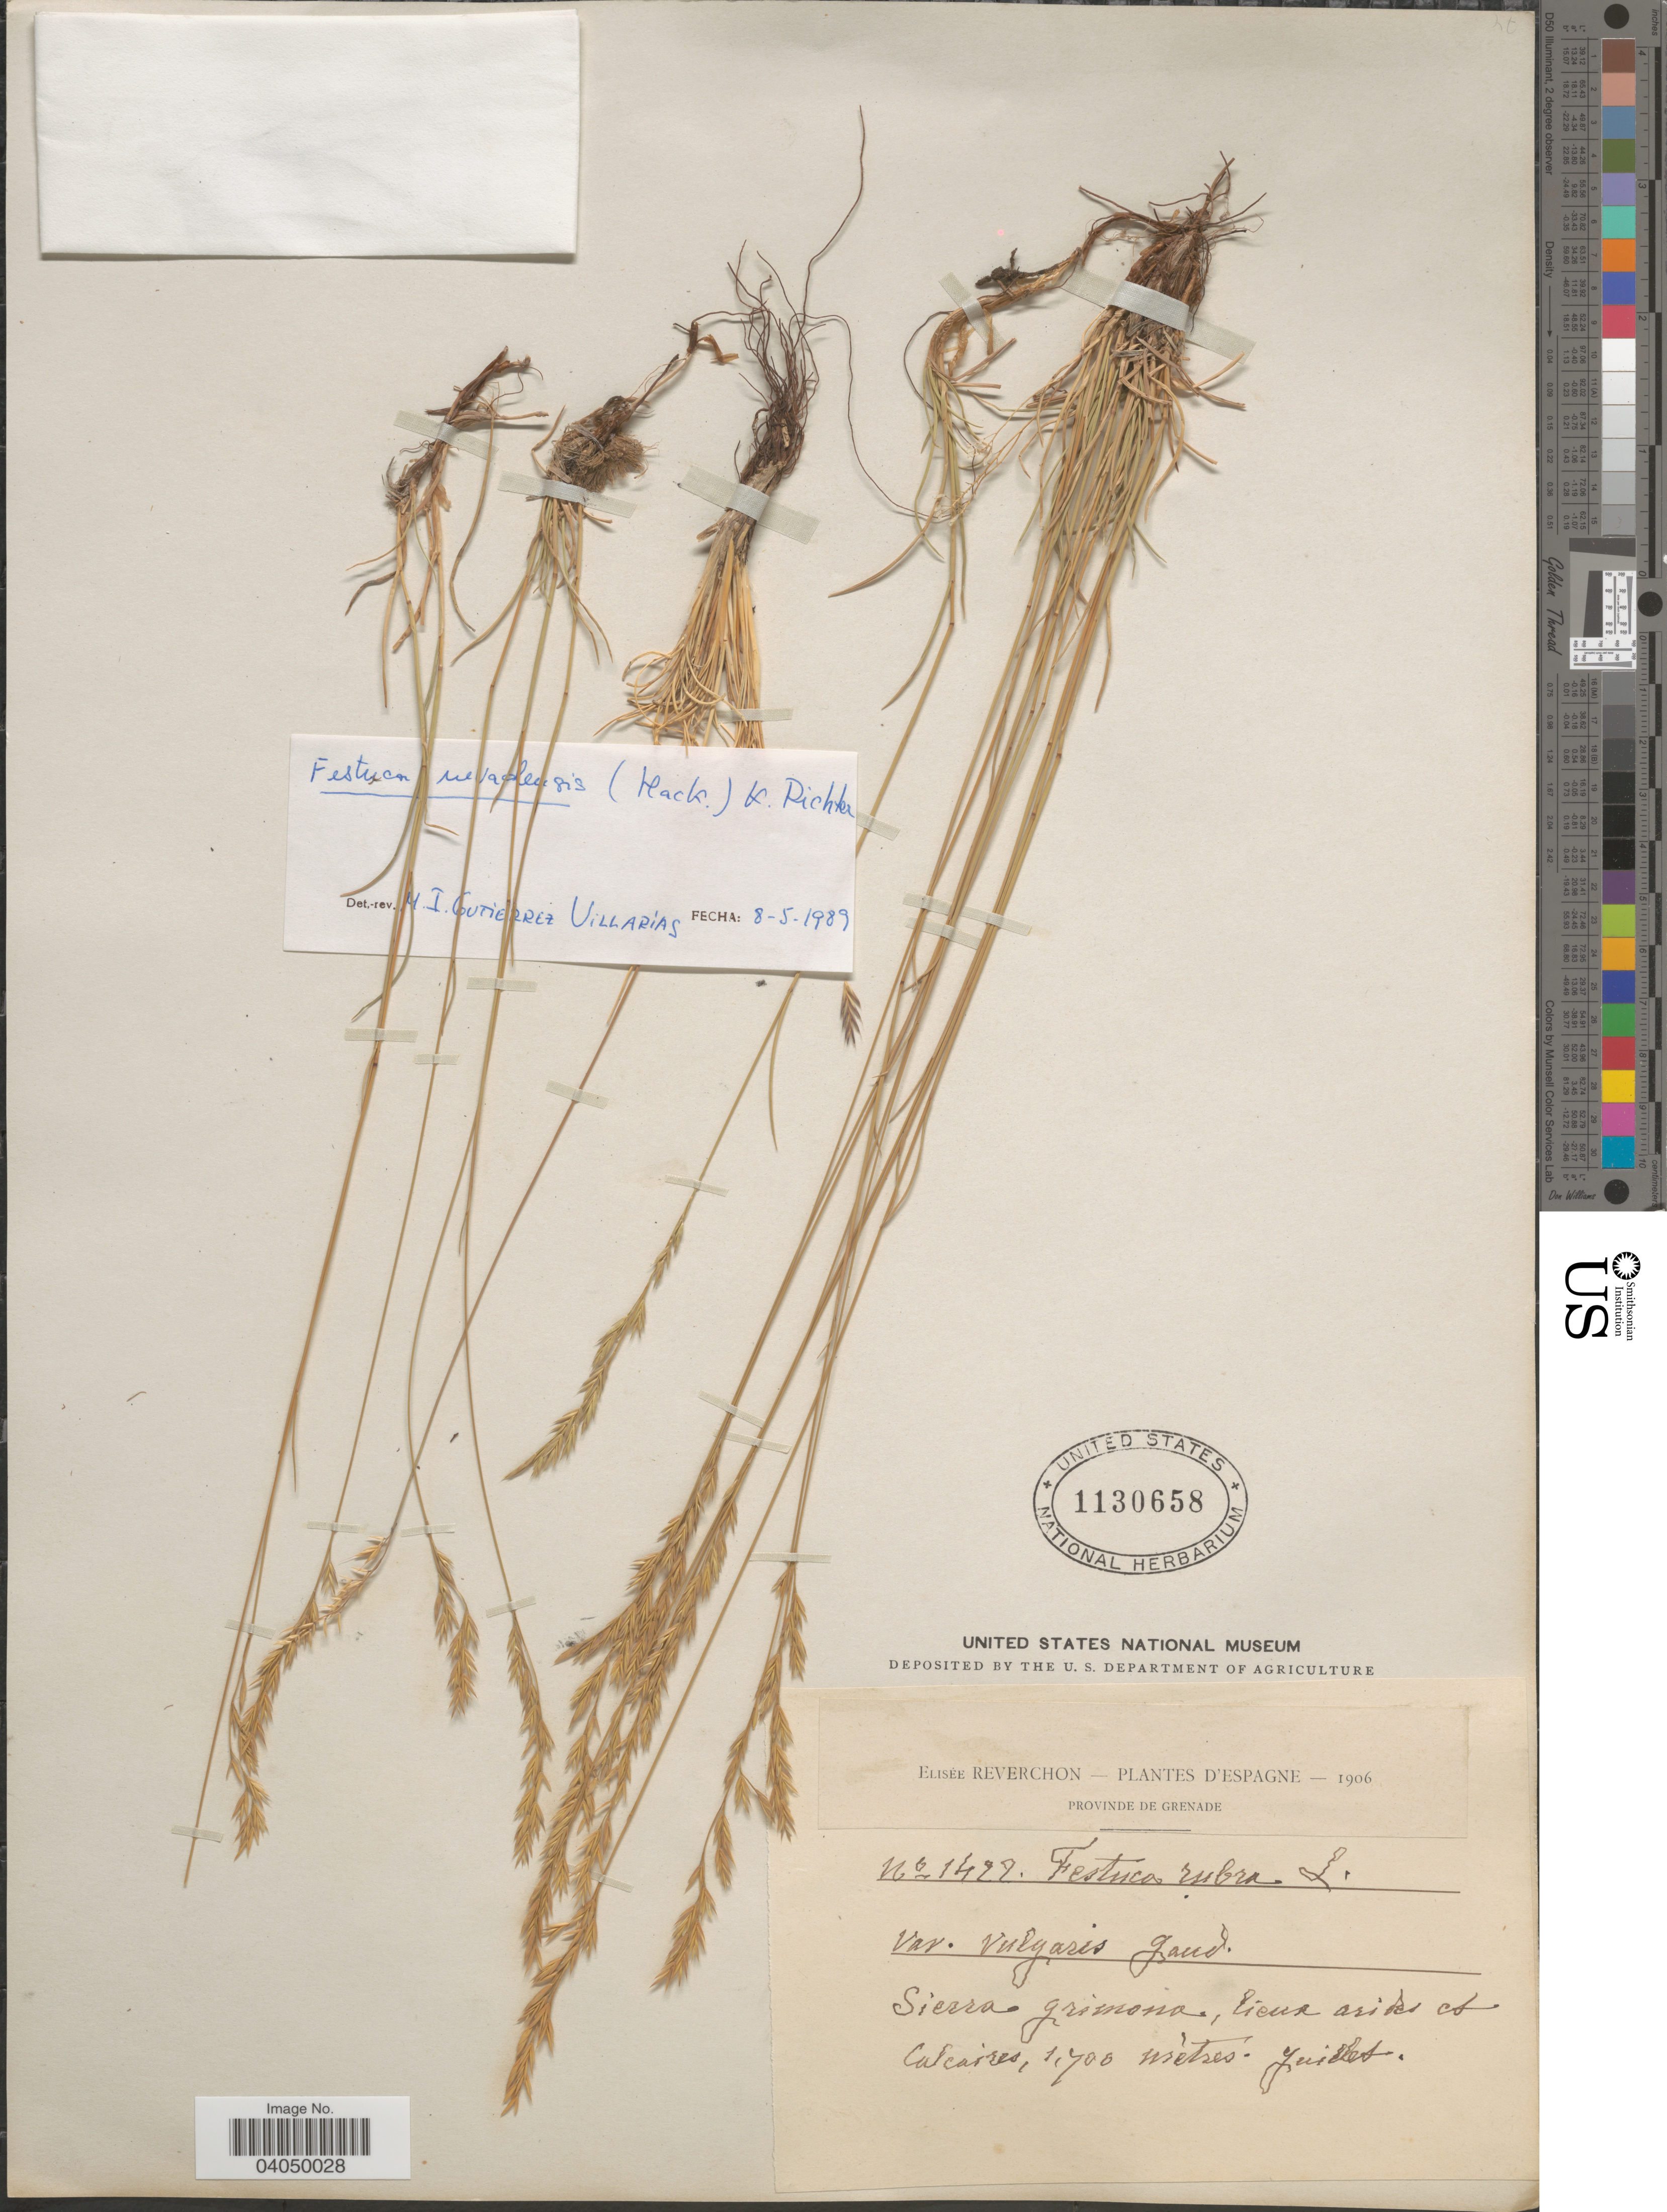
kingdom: Plantae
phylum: Tracheophyta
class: Liliopsida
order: Poales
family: Poaceae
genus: Festuca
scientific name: Festuca rubra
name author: L.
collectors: E. Reverchon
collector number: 1422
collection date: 1906-07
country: Spain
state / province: Andalucia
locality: D'Espagne. Province de Grenade. Sierra grimona, lieux arides et calcaires.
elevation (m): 1700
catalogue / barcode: US 1130658